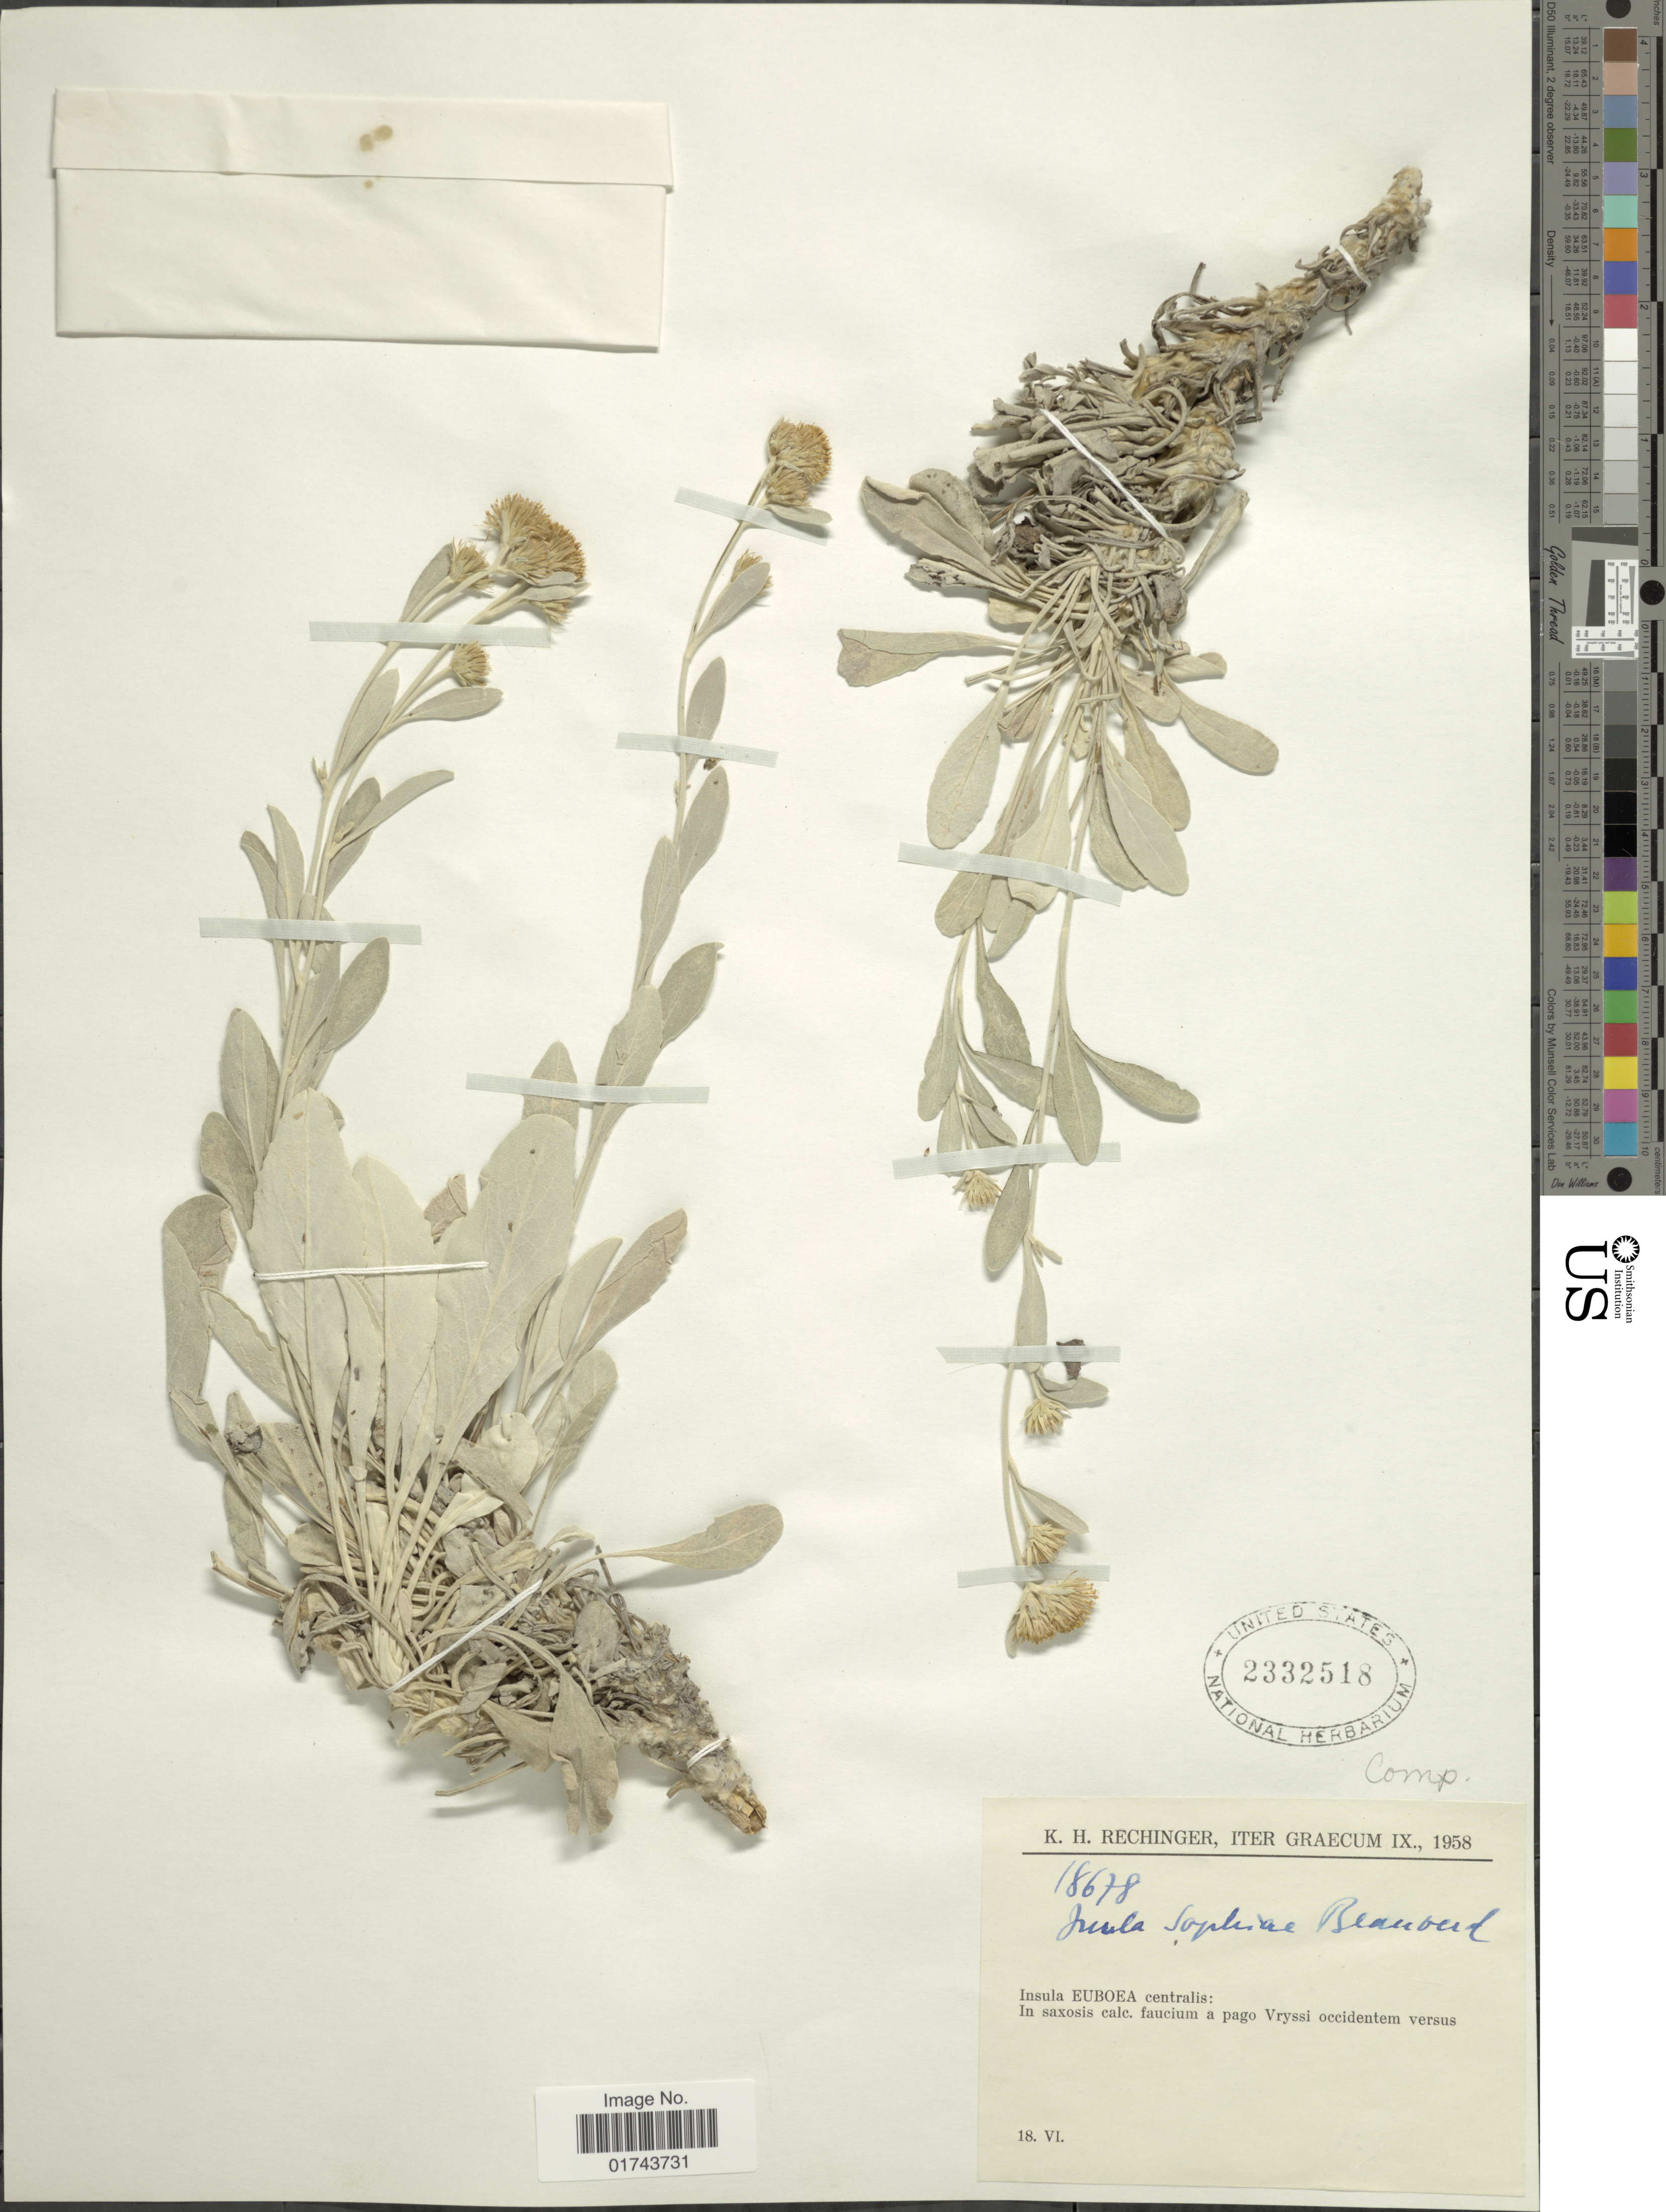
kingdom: Plantae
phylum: Tracheophyta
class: Magnoliopsida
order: Asterales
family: Asteraceae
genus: Inula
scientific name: Inula sophiae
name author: Beauverd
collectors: K. H. Rechinger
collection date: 1958-06-18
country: Greece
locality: Insula Euboea centralis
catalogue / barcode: US 2332518